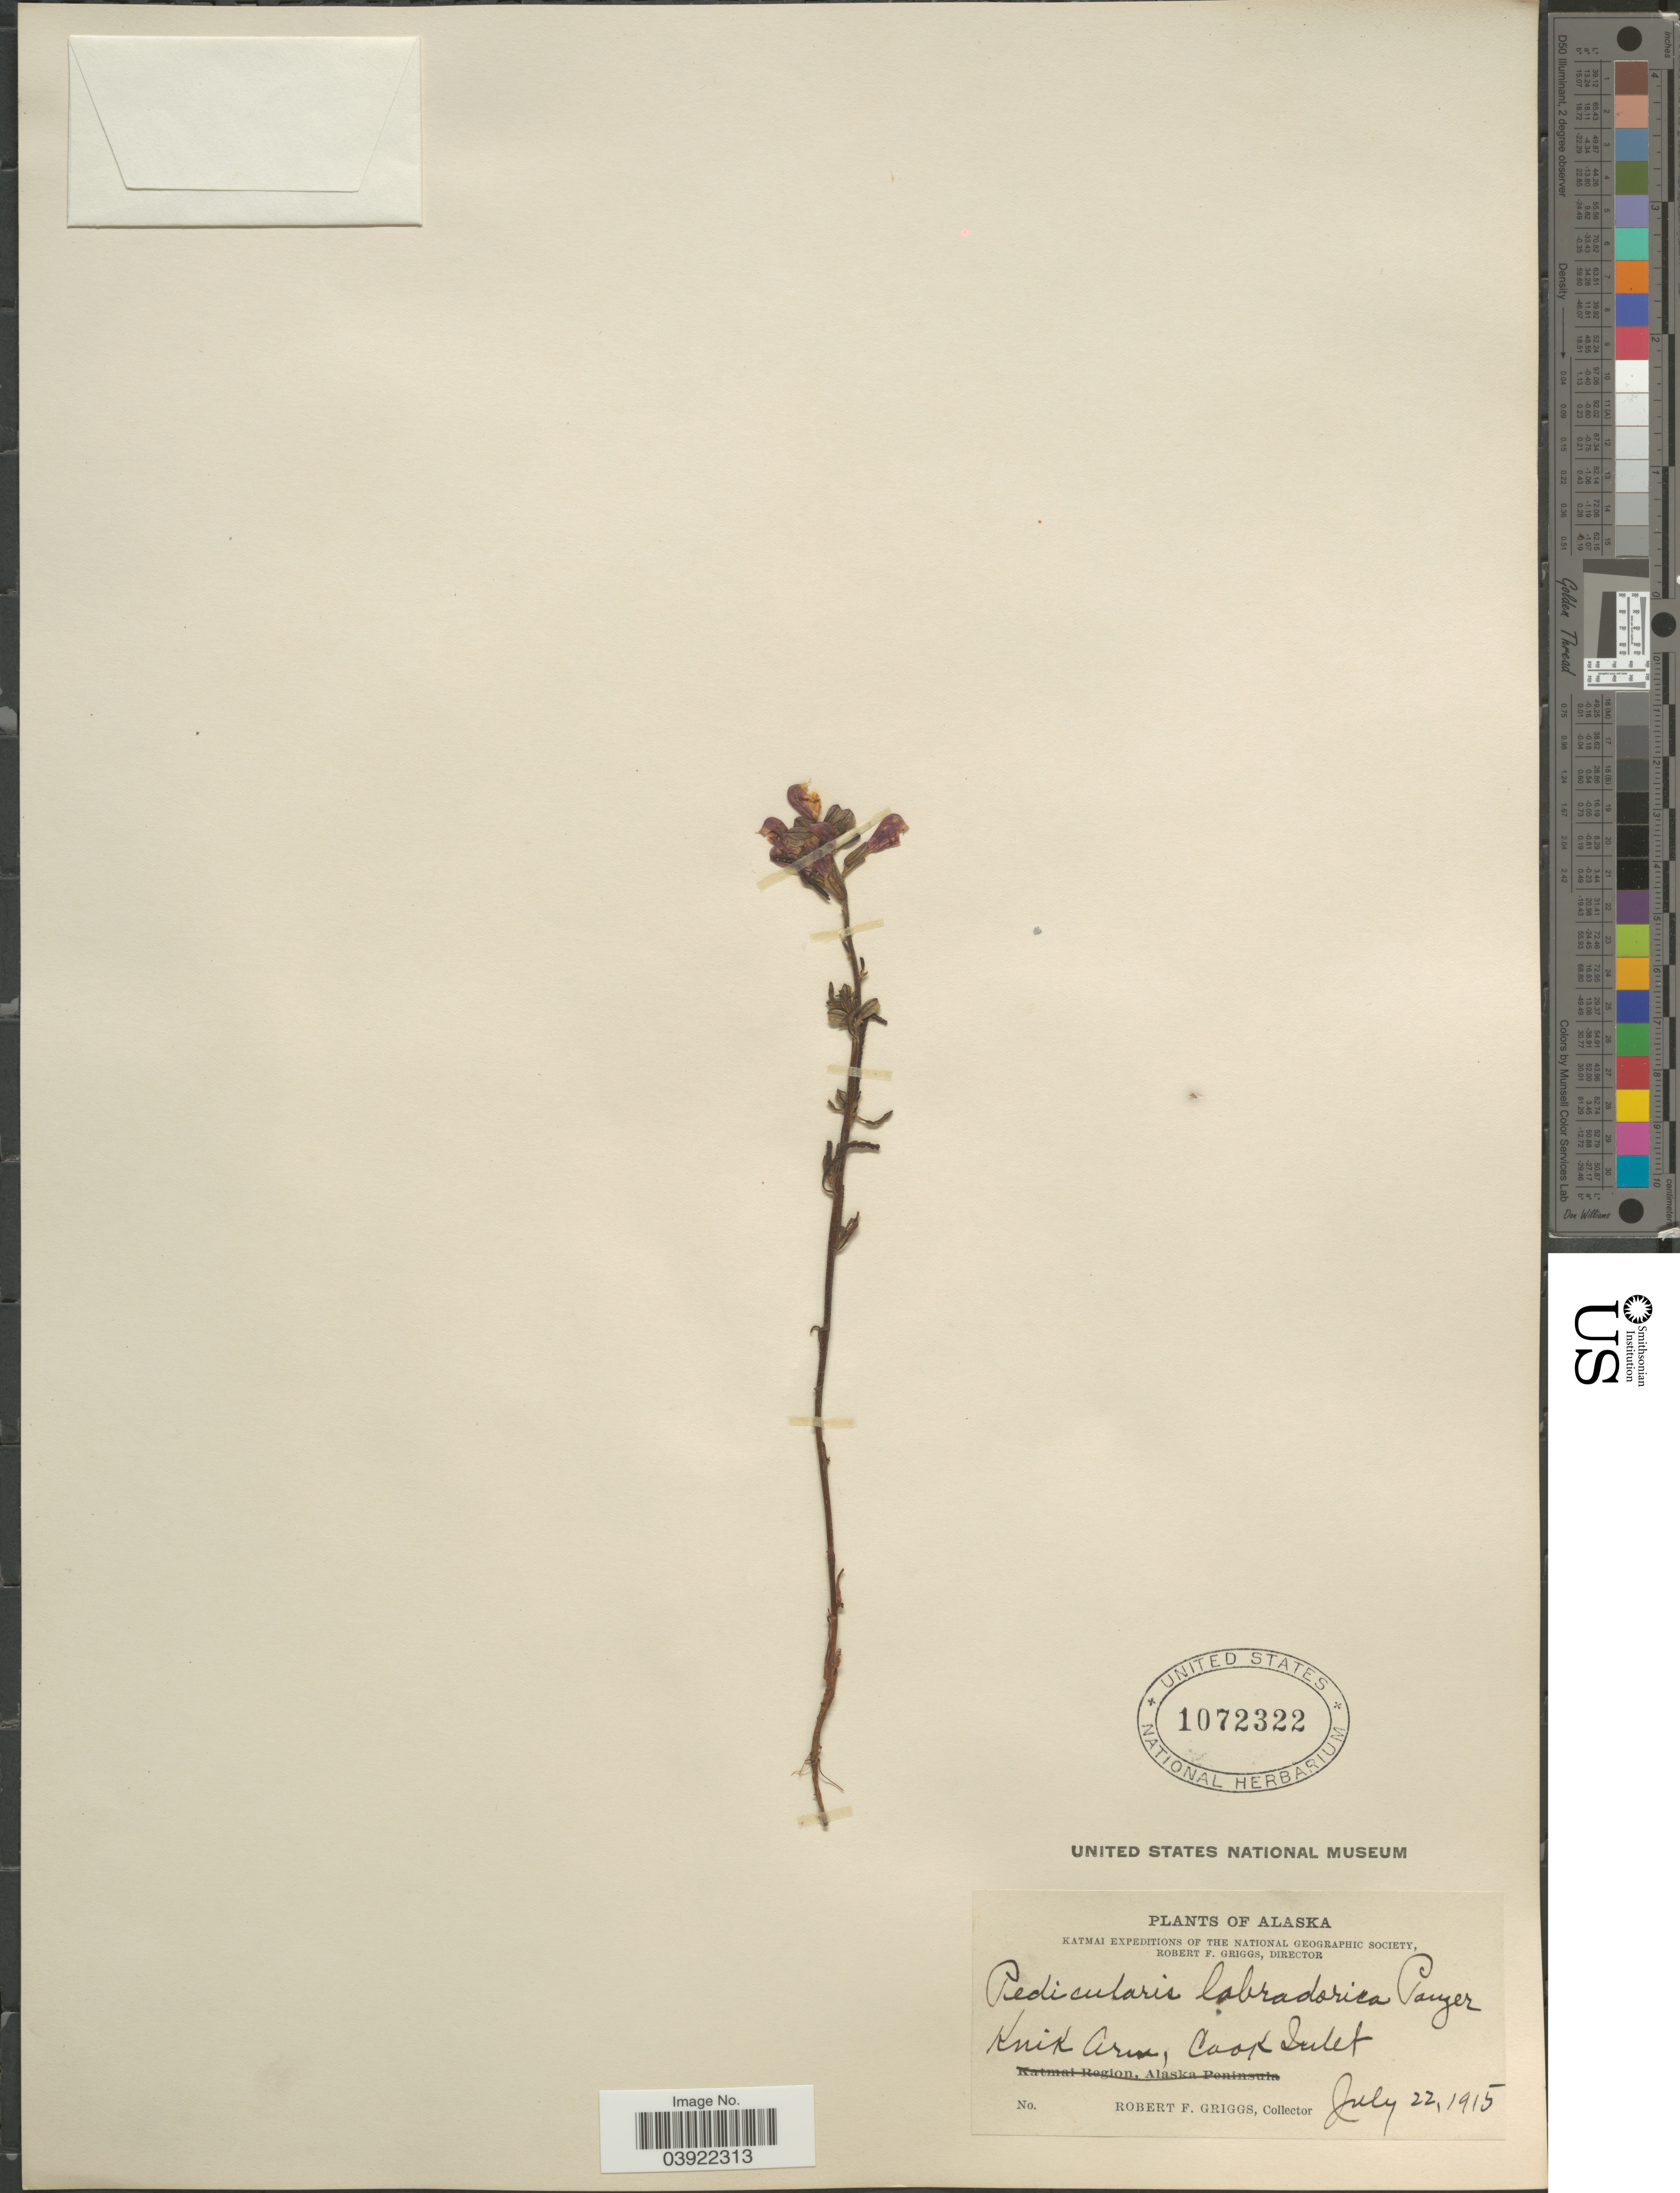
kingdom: Plantae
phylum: Tracheophyta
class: Magnoliopsida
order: Lamiales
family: Orobanchaceae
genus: Pedicularis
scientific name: Pedicularis labradorica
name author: Wirsing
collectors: R. F. Griggs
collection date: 1915-07-22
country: United States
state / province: Alaska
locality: Knik Area, Cook Inlet.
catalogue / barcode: US 1072322